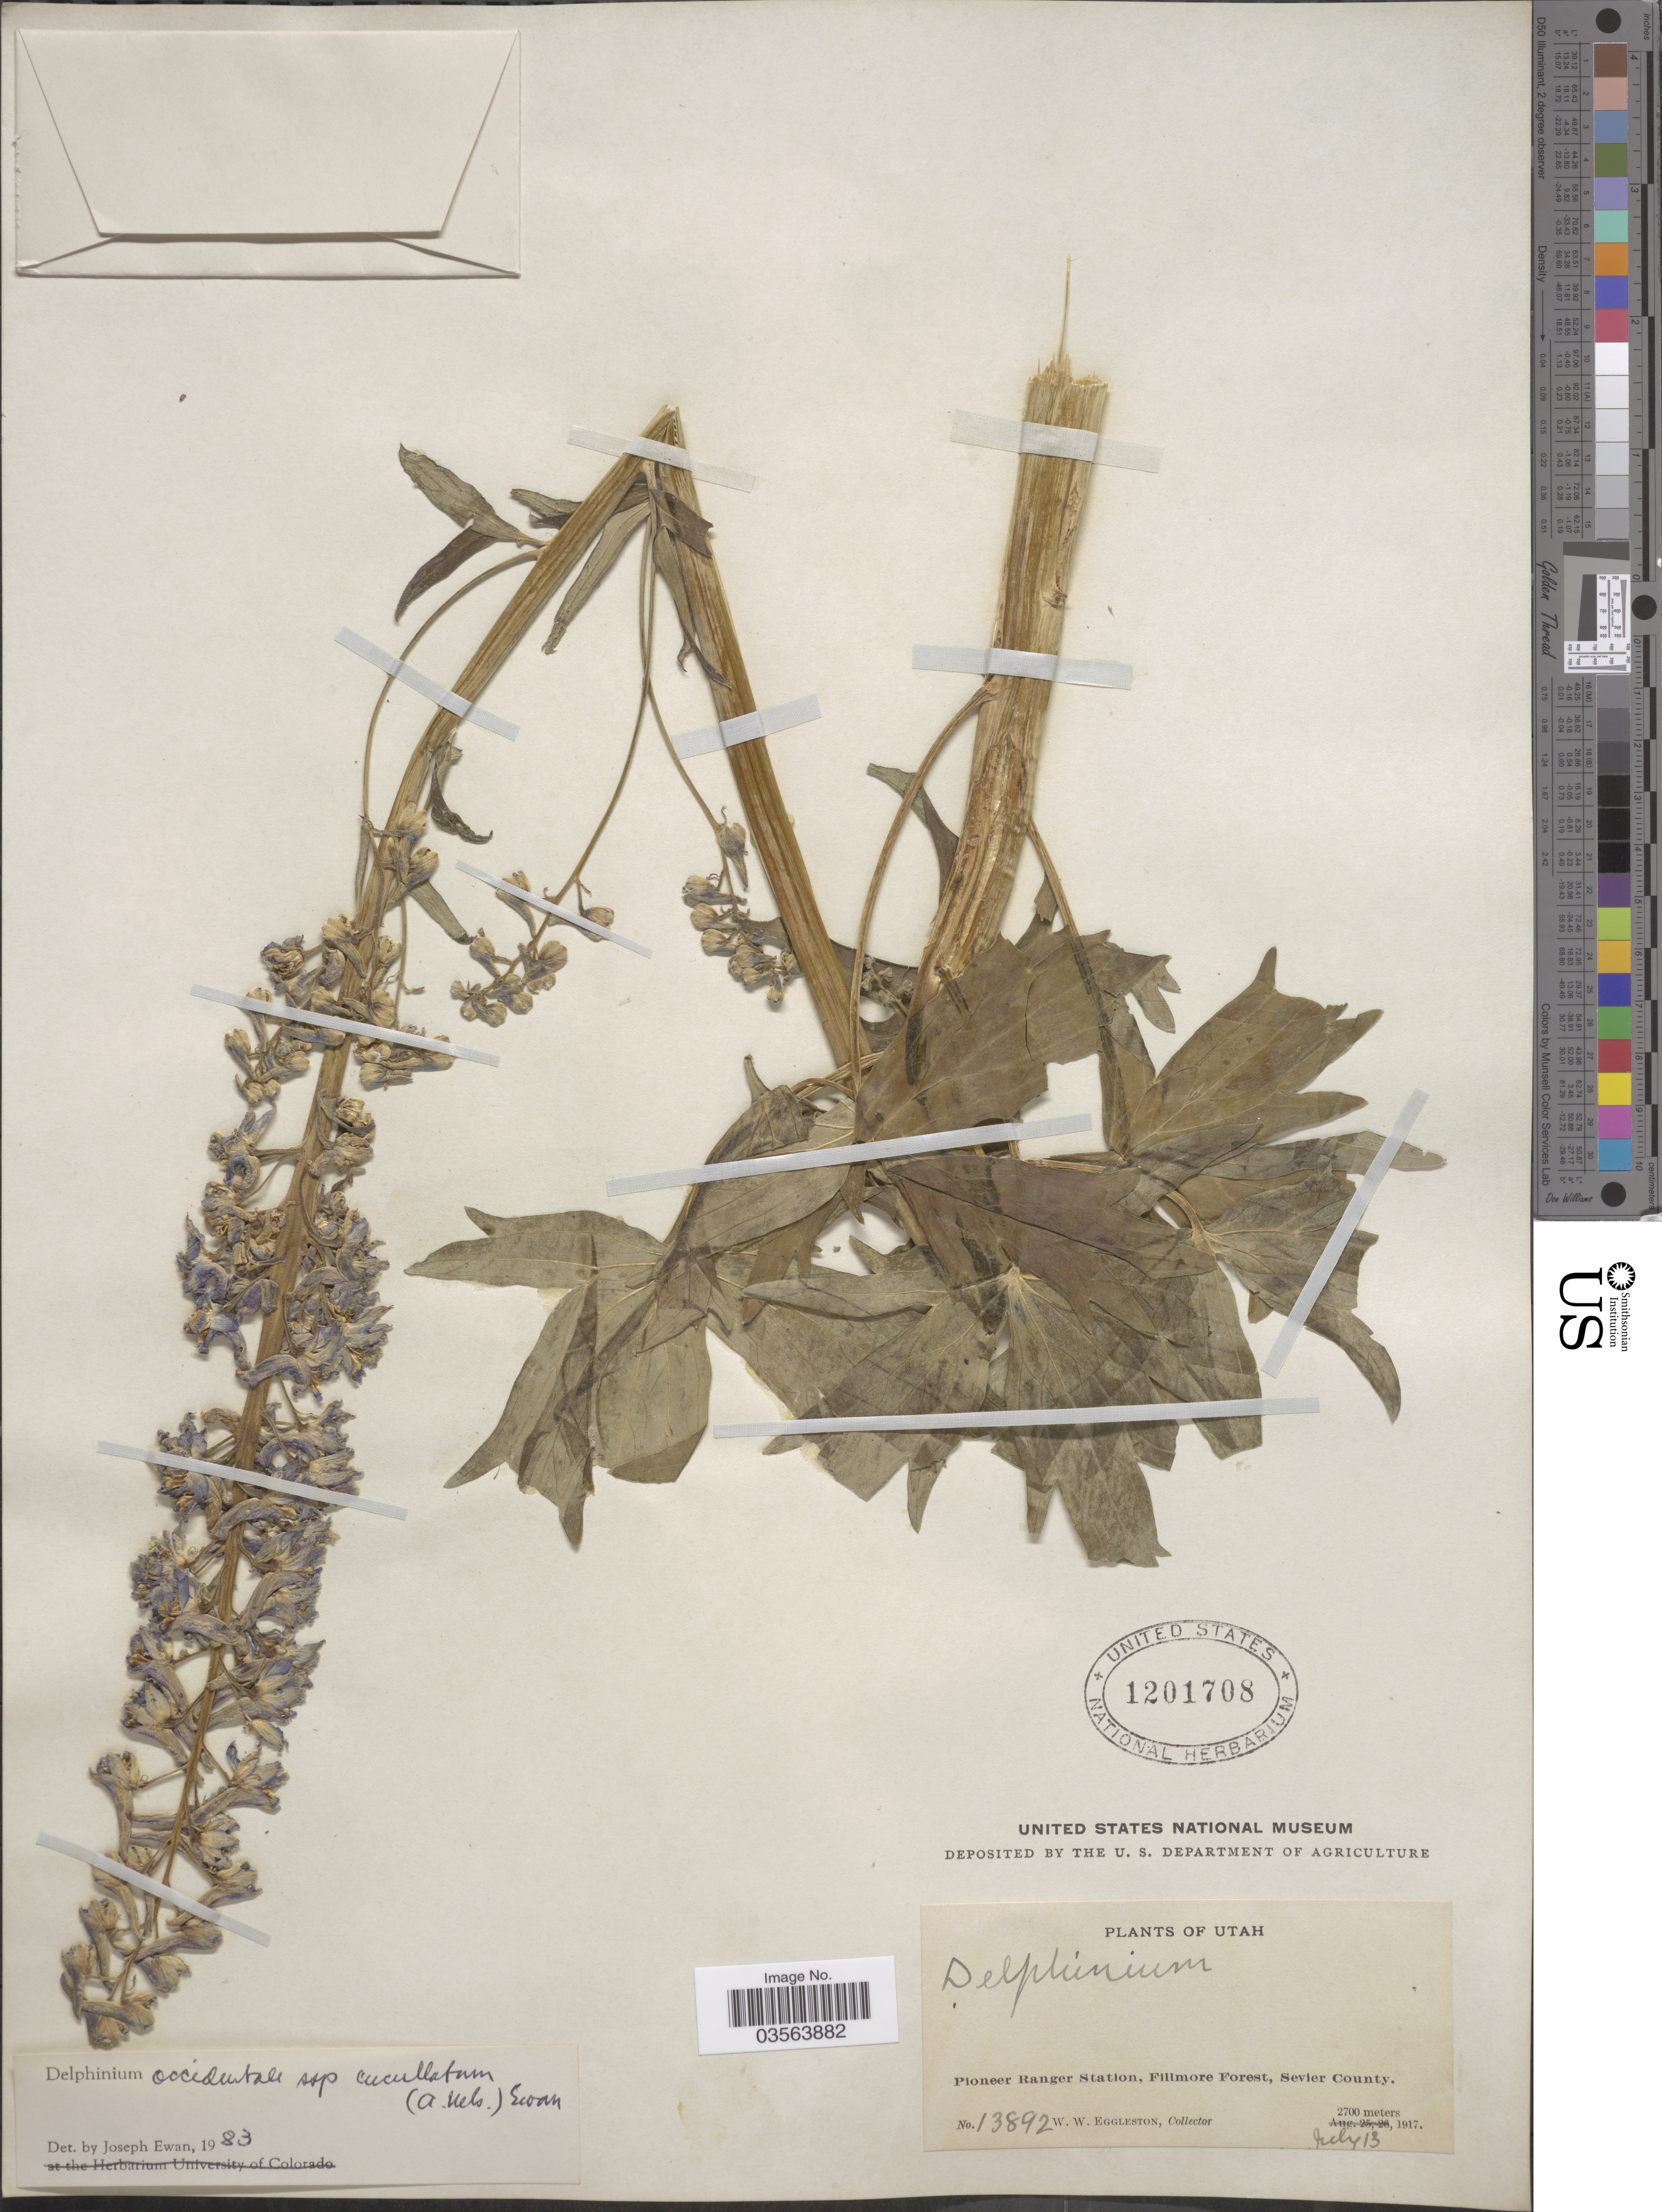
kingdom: Plantae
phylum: Tracheophyta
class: Magnoliopsida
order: Ranunculales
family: Ranunculaceae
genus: Delphinium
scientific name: Delphinium x occidentale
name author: (S. Watson) S. Watson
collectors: W. W. Eggleston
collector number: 13892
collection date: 1917-07-13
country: United States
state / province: Utah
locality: Pioneer Ranger Station, Fillmore Forest, Sevier County.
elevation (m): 2700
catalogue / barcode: US 1201708